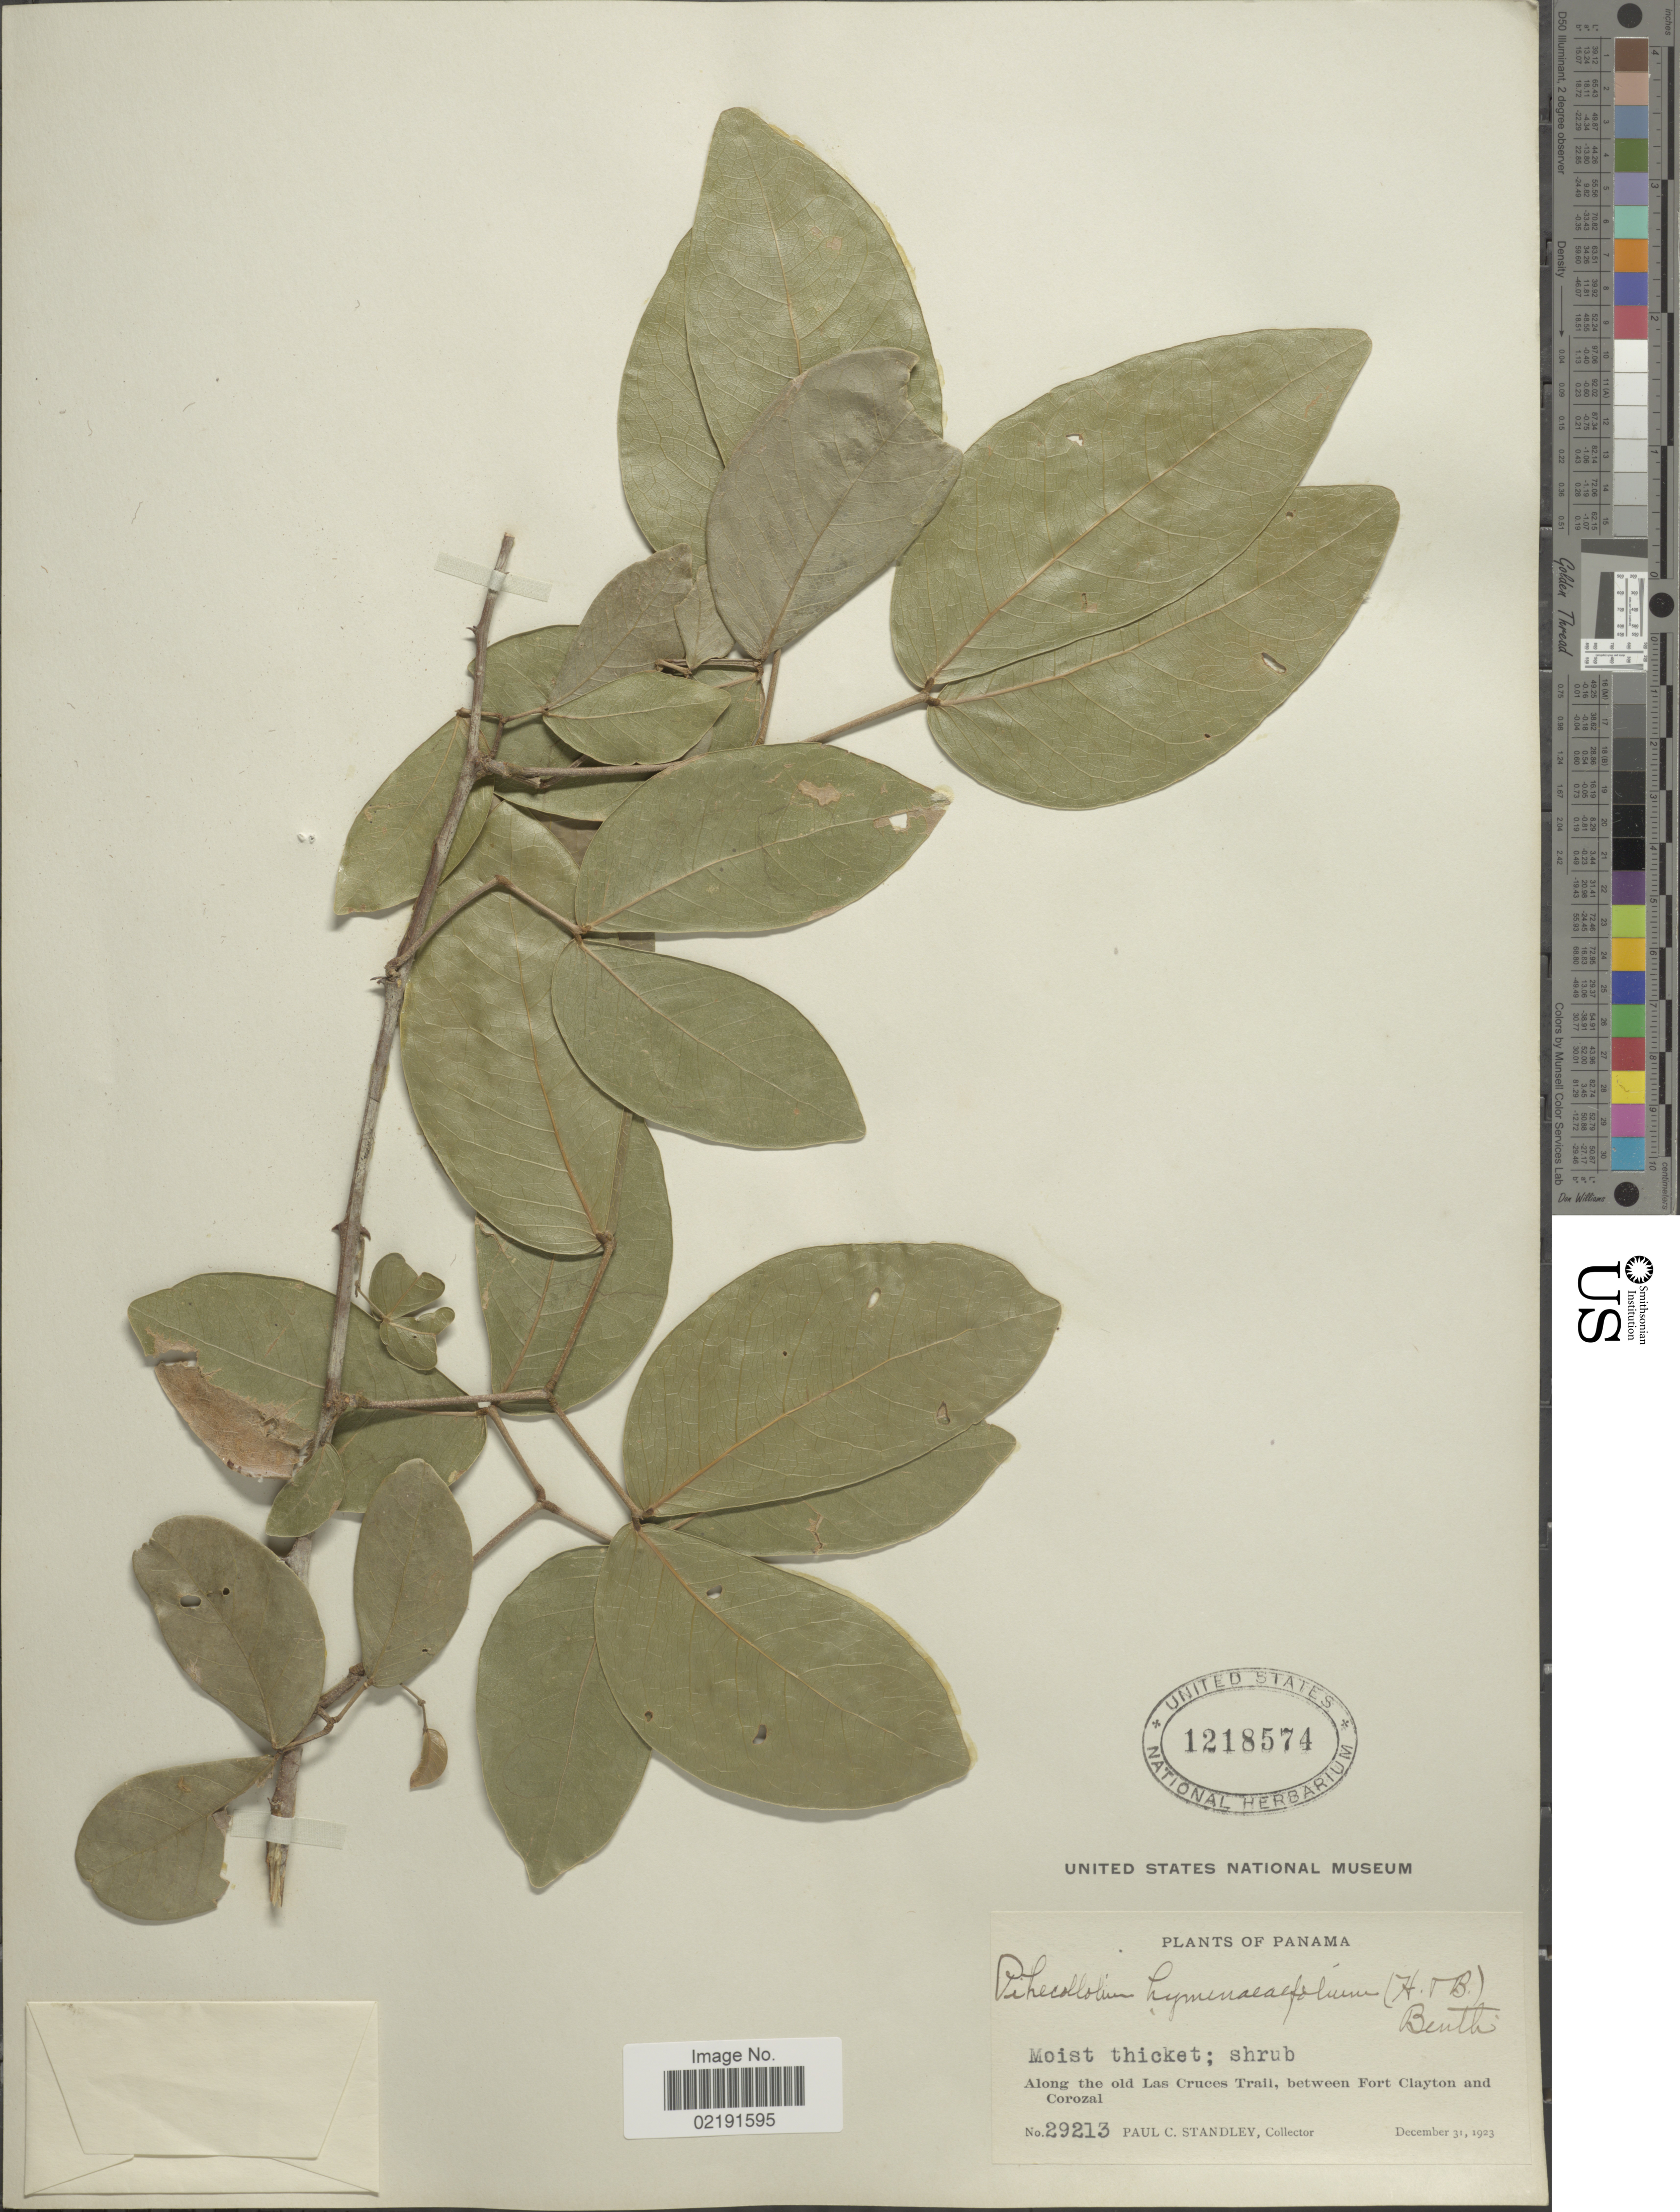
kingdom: Plantae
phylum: Tracheophyta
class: Magnoliopsida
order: Fabales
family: Fabaceae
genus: Pithecellobium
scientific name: Pithecellobium hymenaeifolium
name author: (Humb. & Bonpl. ex Willd.) Benth.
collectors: P. C. Standley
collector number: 29213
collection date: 1923-12-31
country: Panama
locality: Along the old Las Cruces Trail, between Fort Clayton and Corozal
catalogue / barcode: US 1218574